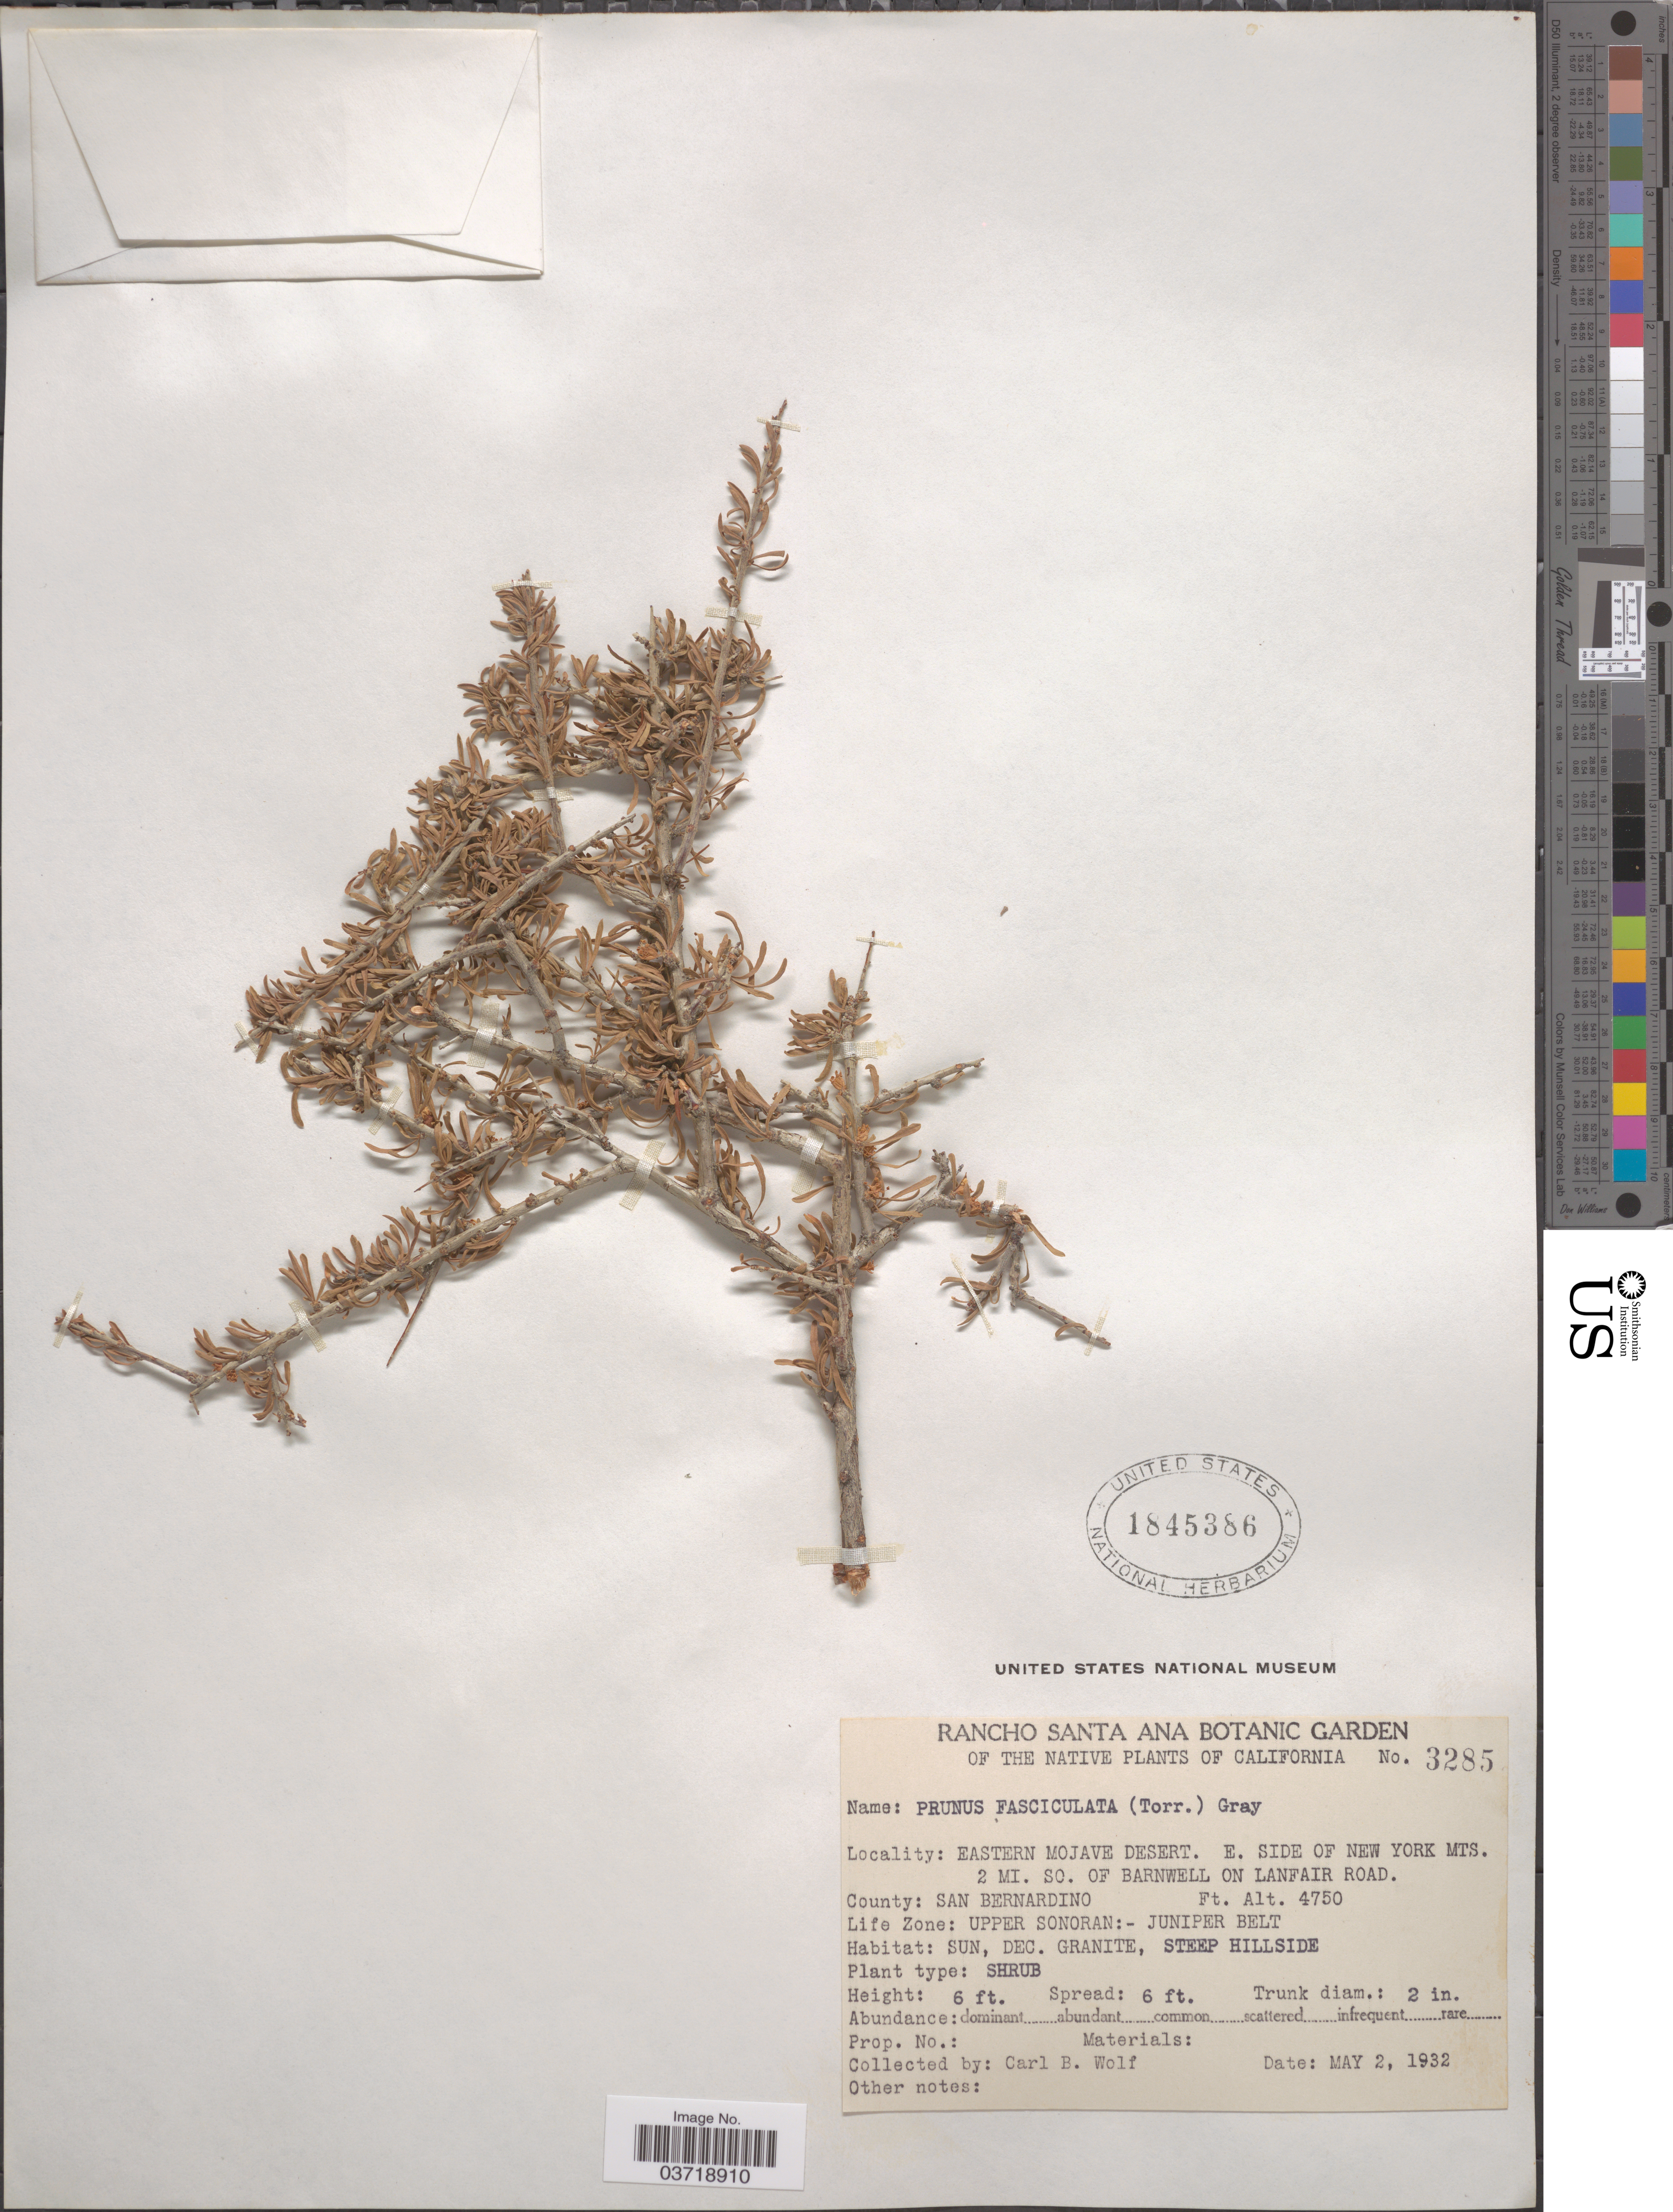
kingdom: Plantae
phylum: Tracheophyta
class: Magnoliopsida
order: Rosales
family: Rosaceae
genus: Prunus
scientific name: Prunus fasciculata var. fasciculata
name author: (Torr.) A. Gray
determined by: Strong, Mark T., (BOT), Smithsonian Institution - National Museum of Natural History (UNITED STATES)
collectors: C. B. Wolf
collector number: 3285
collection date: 1932-05-02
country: United States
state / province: California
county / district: San Bernardino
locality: Eastern Mojave Desert. E. side of New York Mts. 2 mi. SO. of Barnwell on Lanfair Road. County: San Bernardino.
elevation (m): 1448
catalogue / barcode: US 1845386